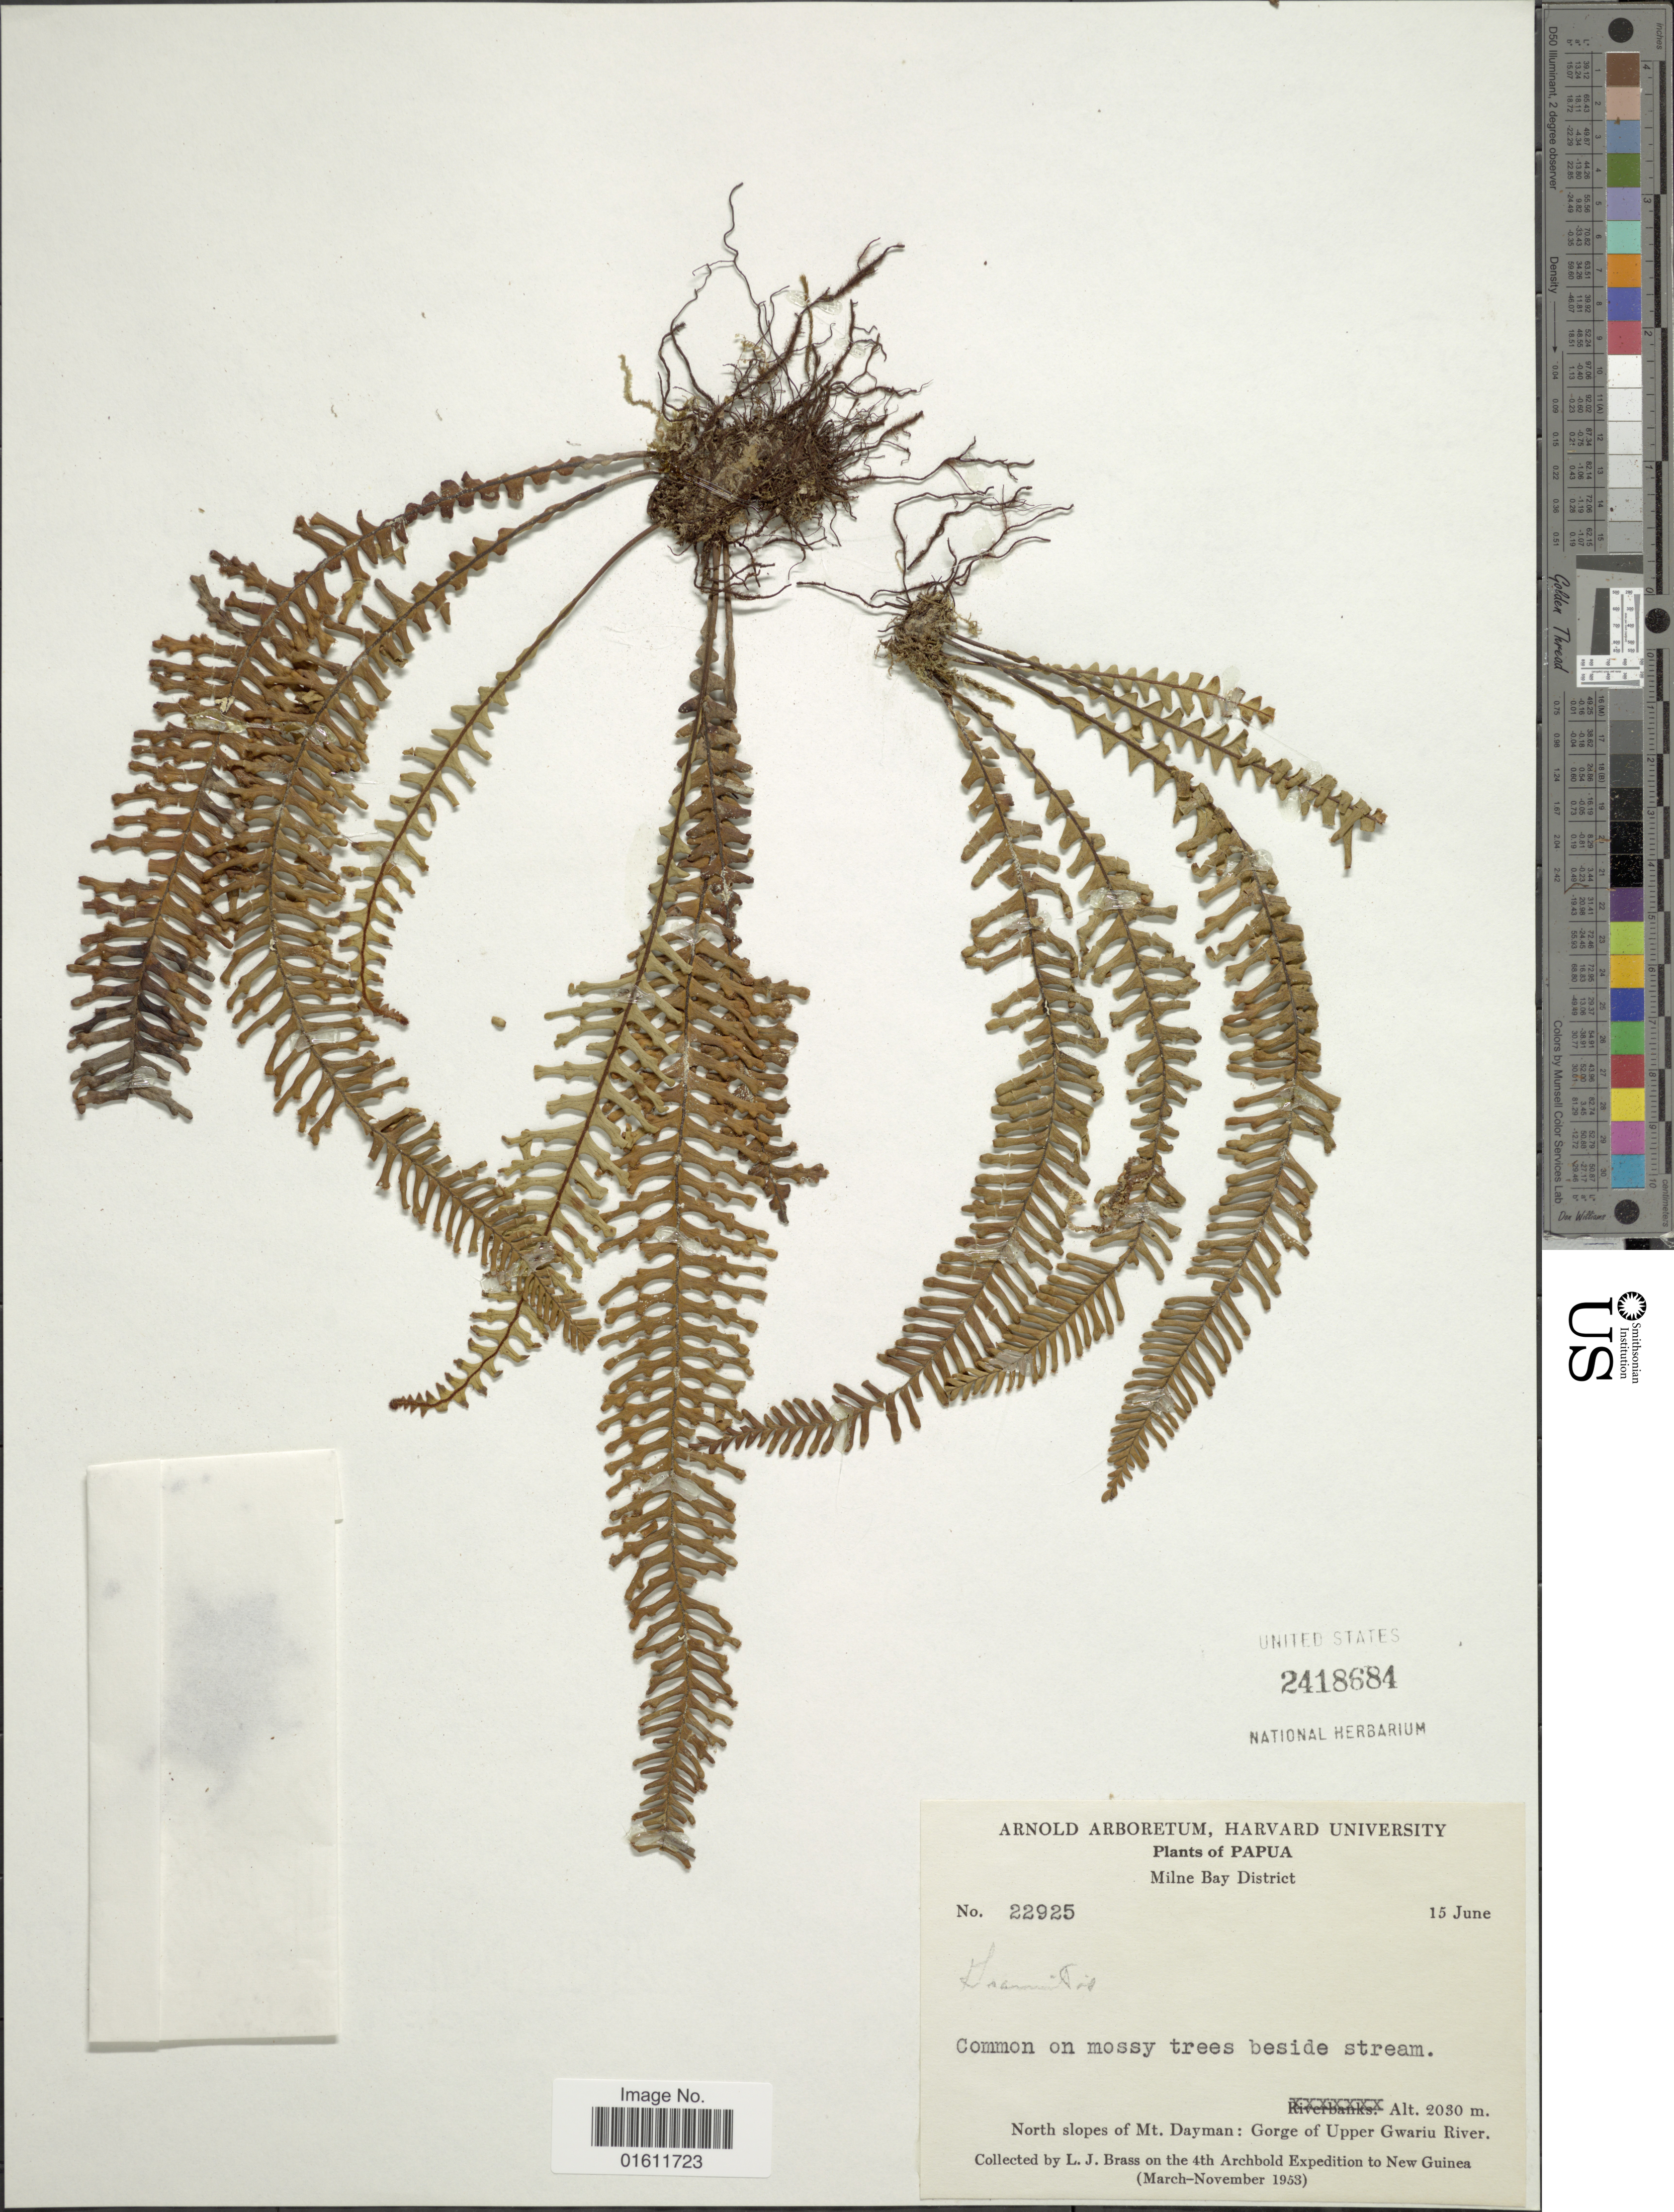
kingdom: Plantae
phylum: Tracheophyta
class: Polypodiopsida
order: Polypodiales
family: Polypodiaceae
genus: Prosaptia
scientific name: Prosaptia sp.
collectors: L. J. Brass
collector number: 22925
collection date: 1953-06-15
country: Papua New Guinea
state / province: Milne Bay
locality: North slopes of Mt. Dayman: Gorge of Upper Gwariu River, common on mossy trees beside stream.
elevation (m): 2030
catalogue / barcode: US 2418684